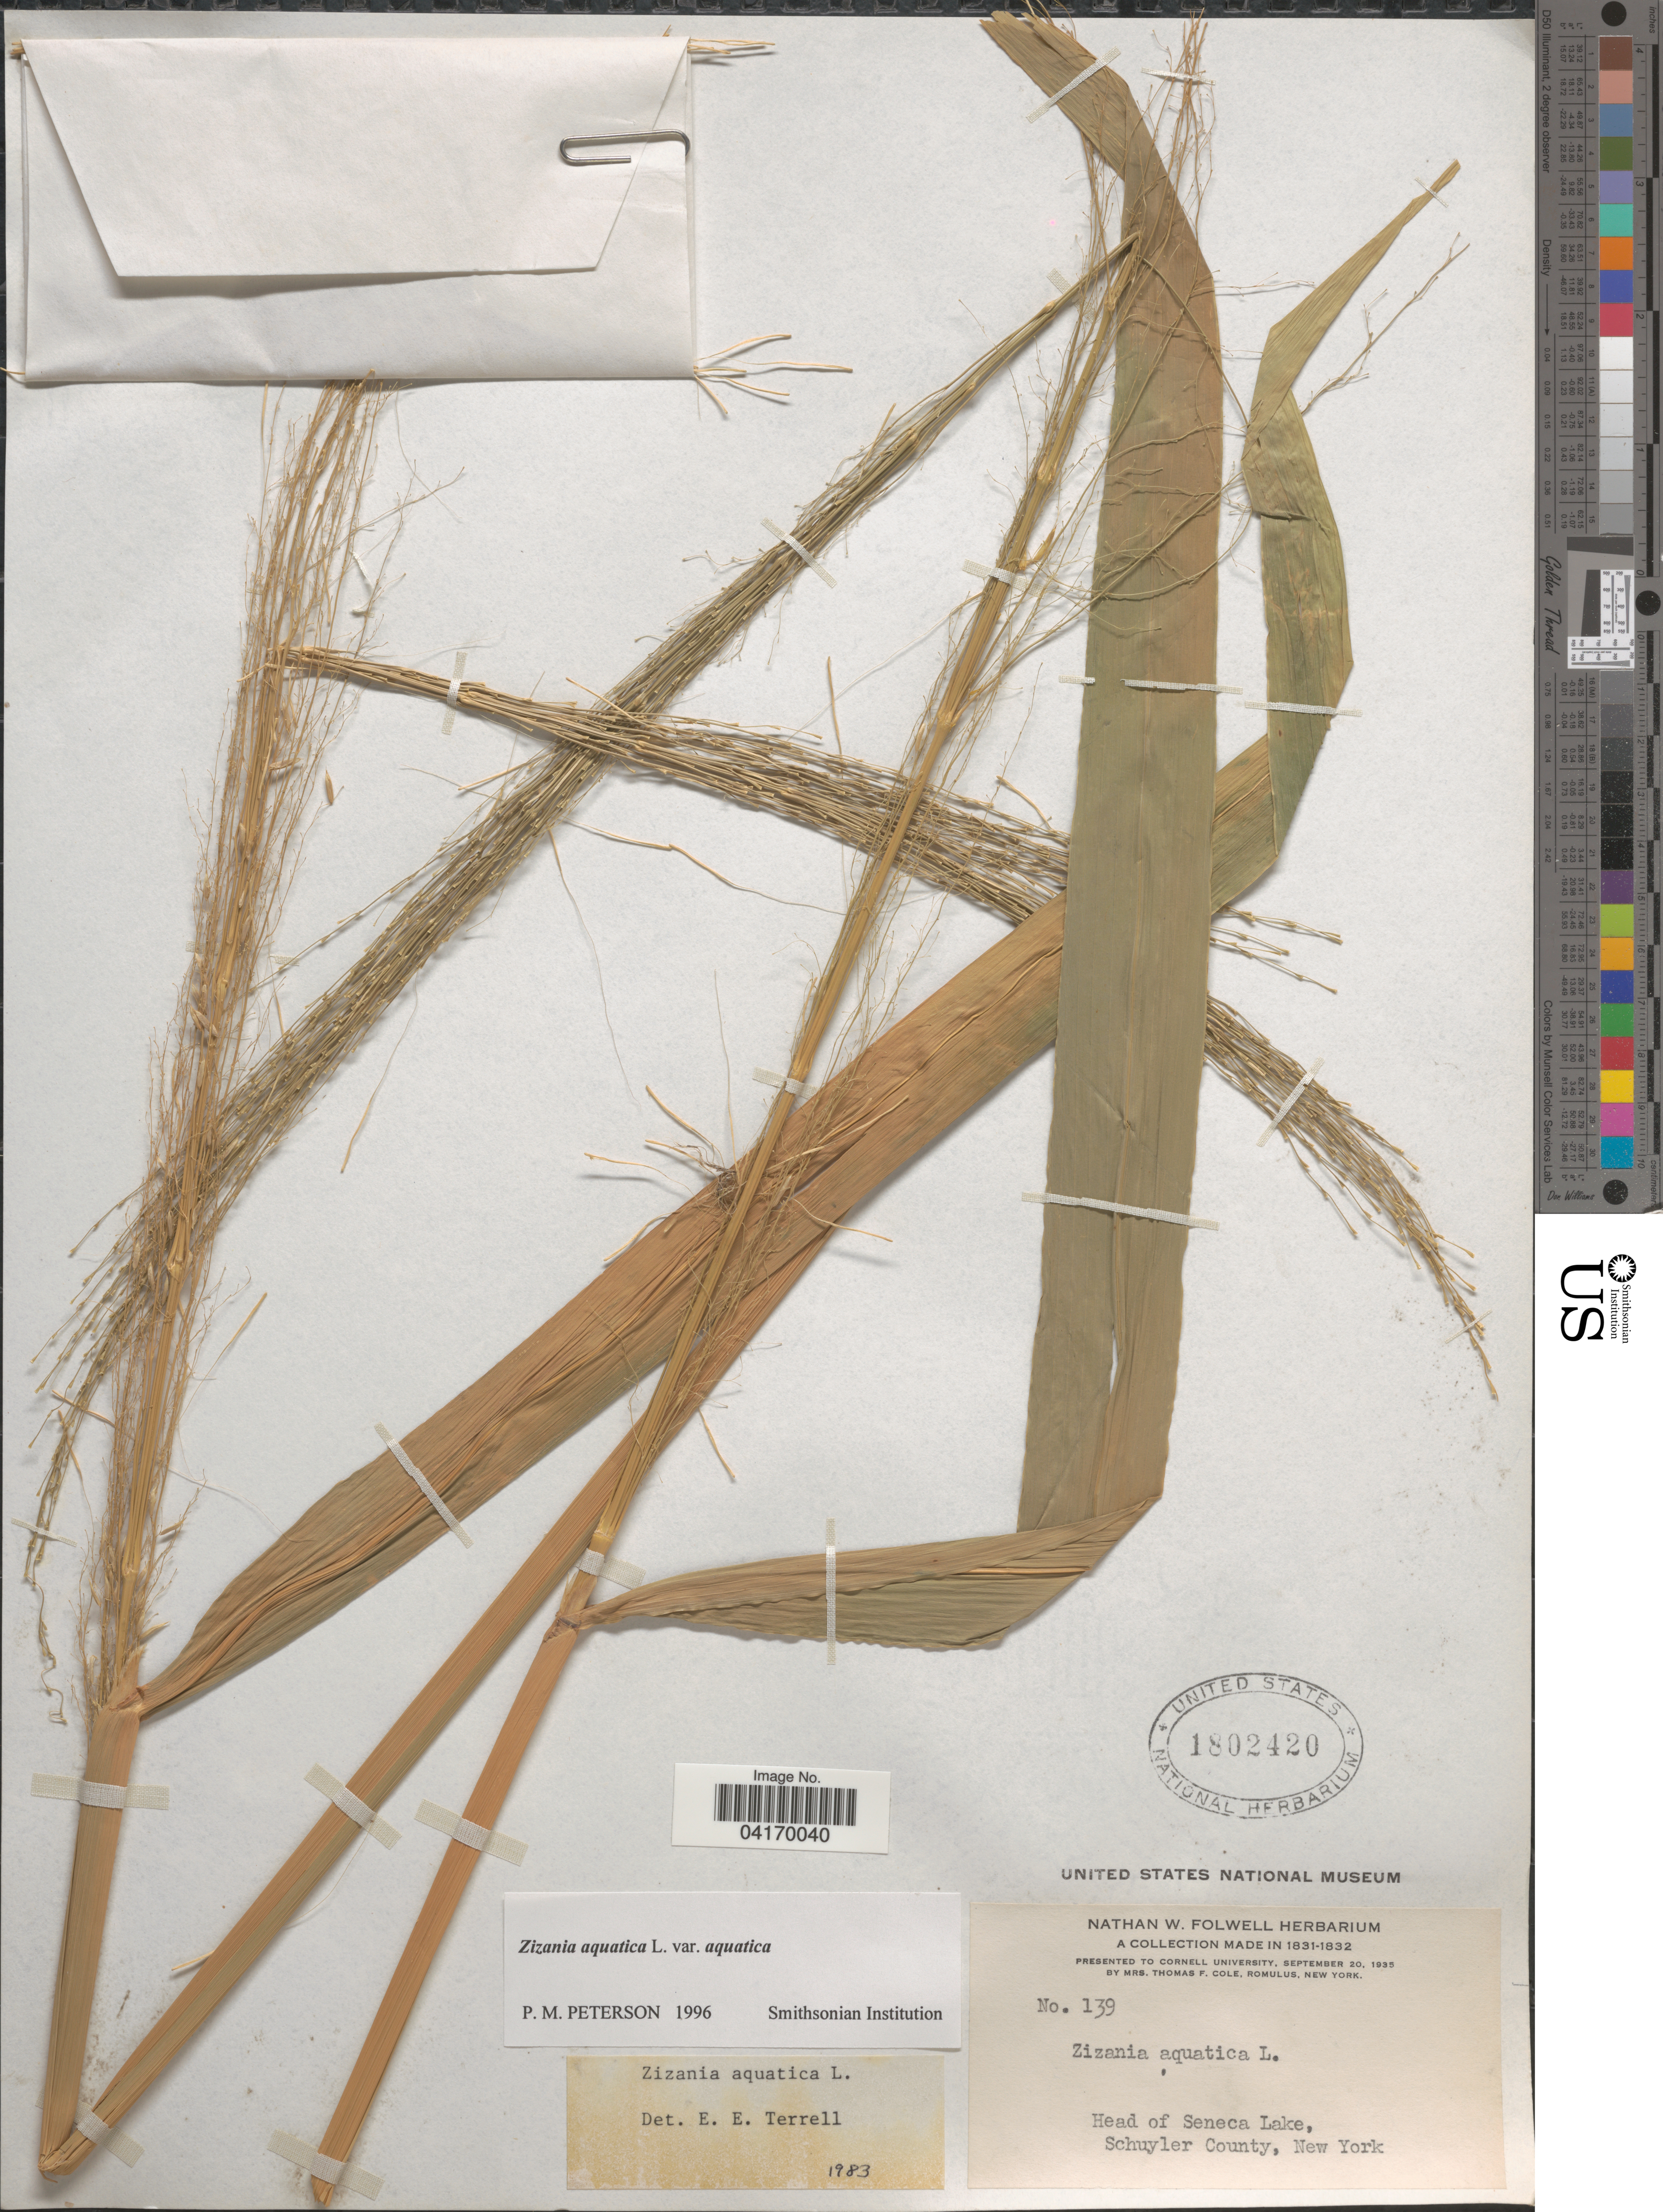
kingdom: Plantae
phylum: Tracheophyta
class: Liliopsida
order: Poales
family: Poaceae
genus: Zizania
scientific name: Zizania aquatica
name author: L.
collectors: ex herb. Nathan W. Folwell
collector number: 139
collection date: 1831/1832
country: United States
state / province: New York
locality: Head of Seneca Lake, Schuyler County.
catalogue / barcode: US 1802420